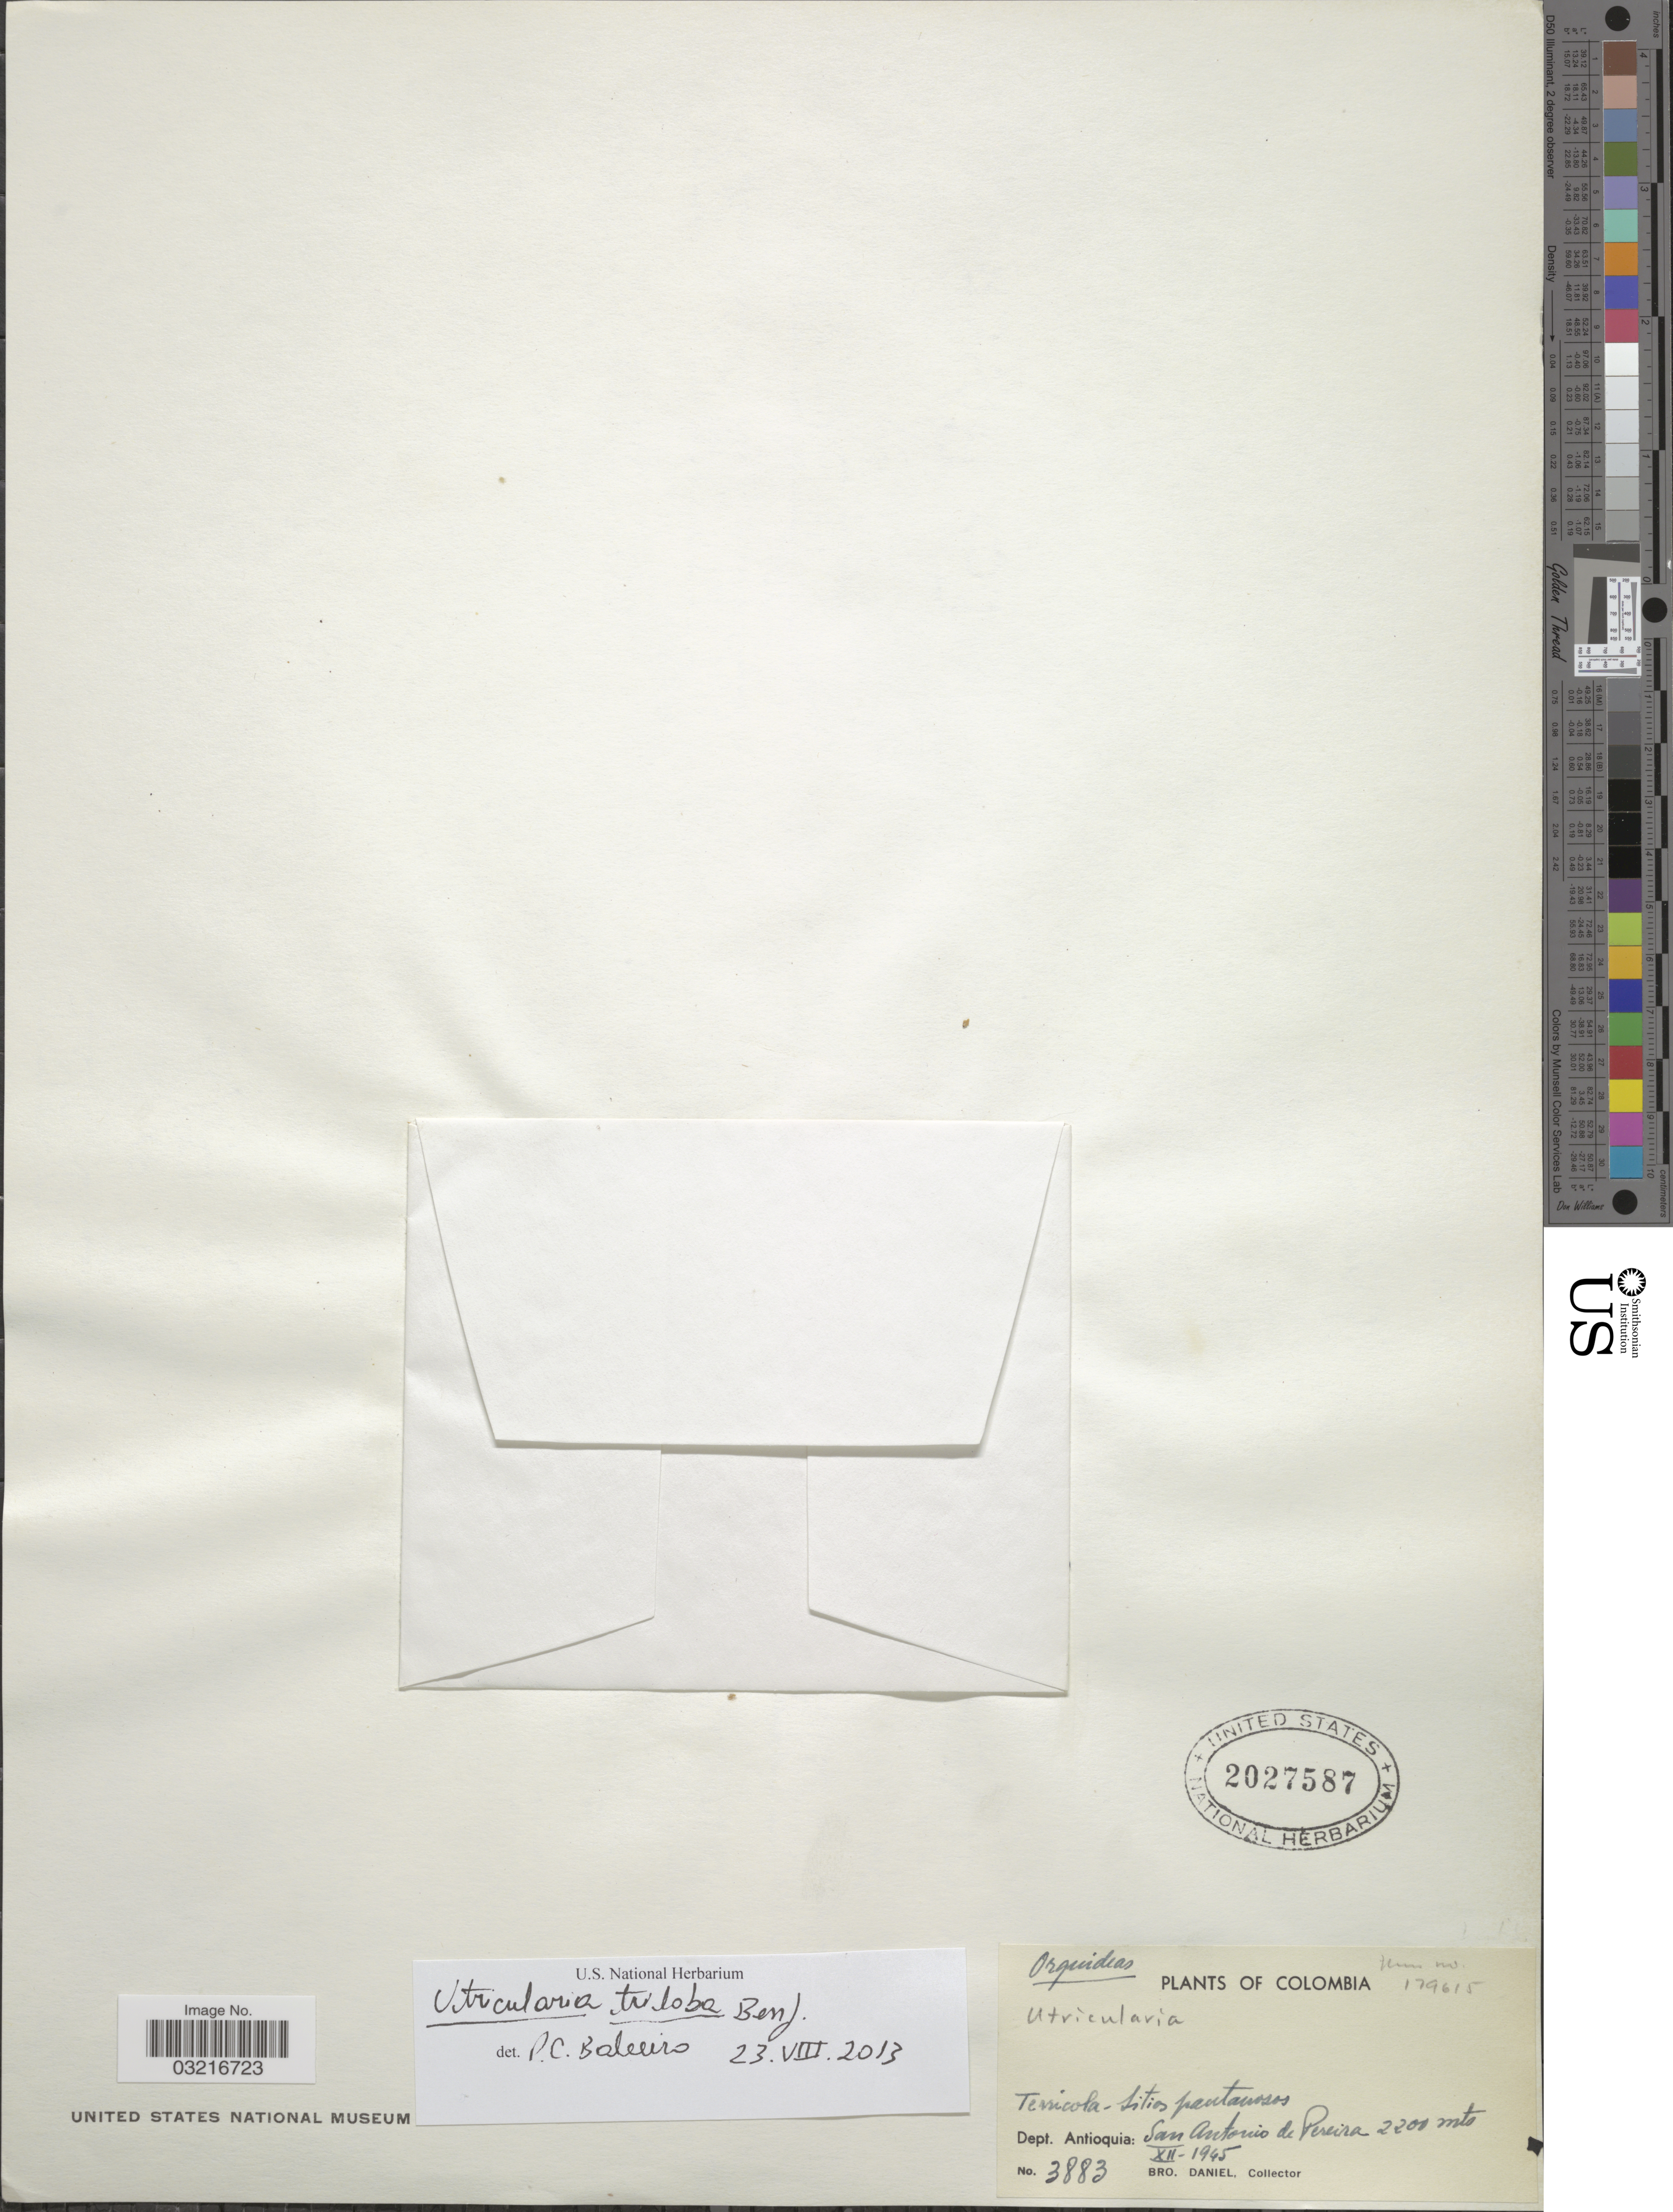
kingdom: Plantae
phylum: Tracheophyta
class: Magnoliopsida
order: Lamiales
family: Lentibulariaceae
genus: Utricularia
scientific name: Utricularia triloba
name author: Benj.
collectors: Bro. Daniel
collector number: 3883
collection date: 1945-12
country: Colombia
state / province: Antioquia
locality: Dept. Antioquia: San Antonio de Pereira.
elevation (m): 2200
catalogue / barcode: US 2027587